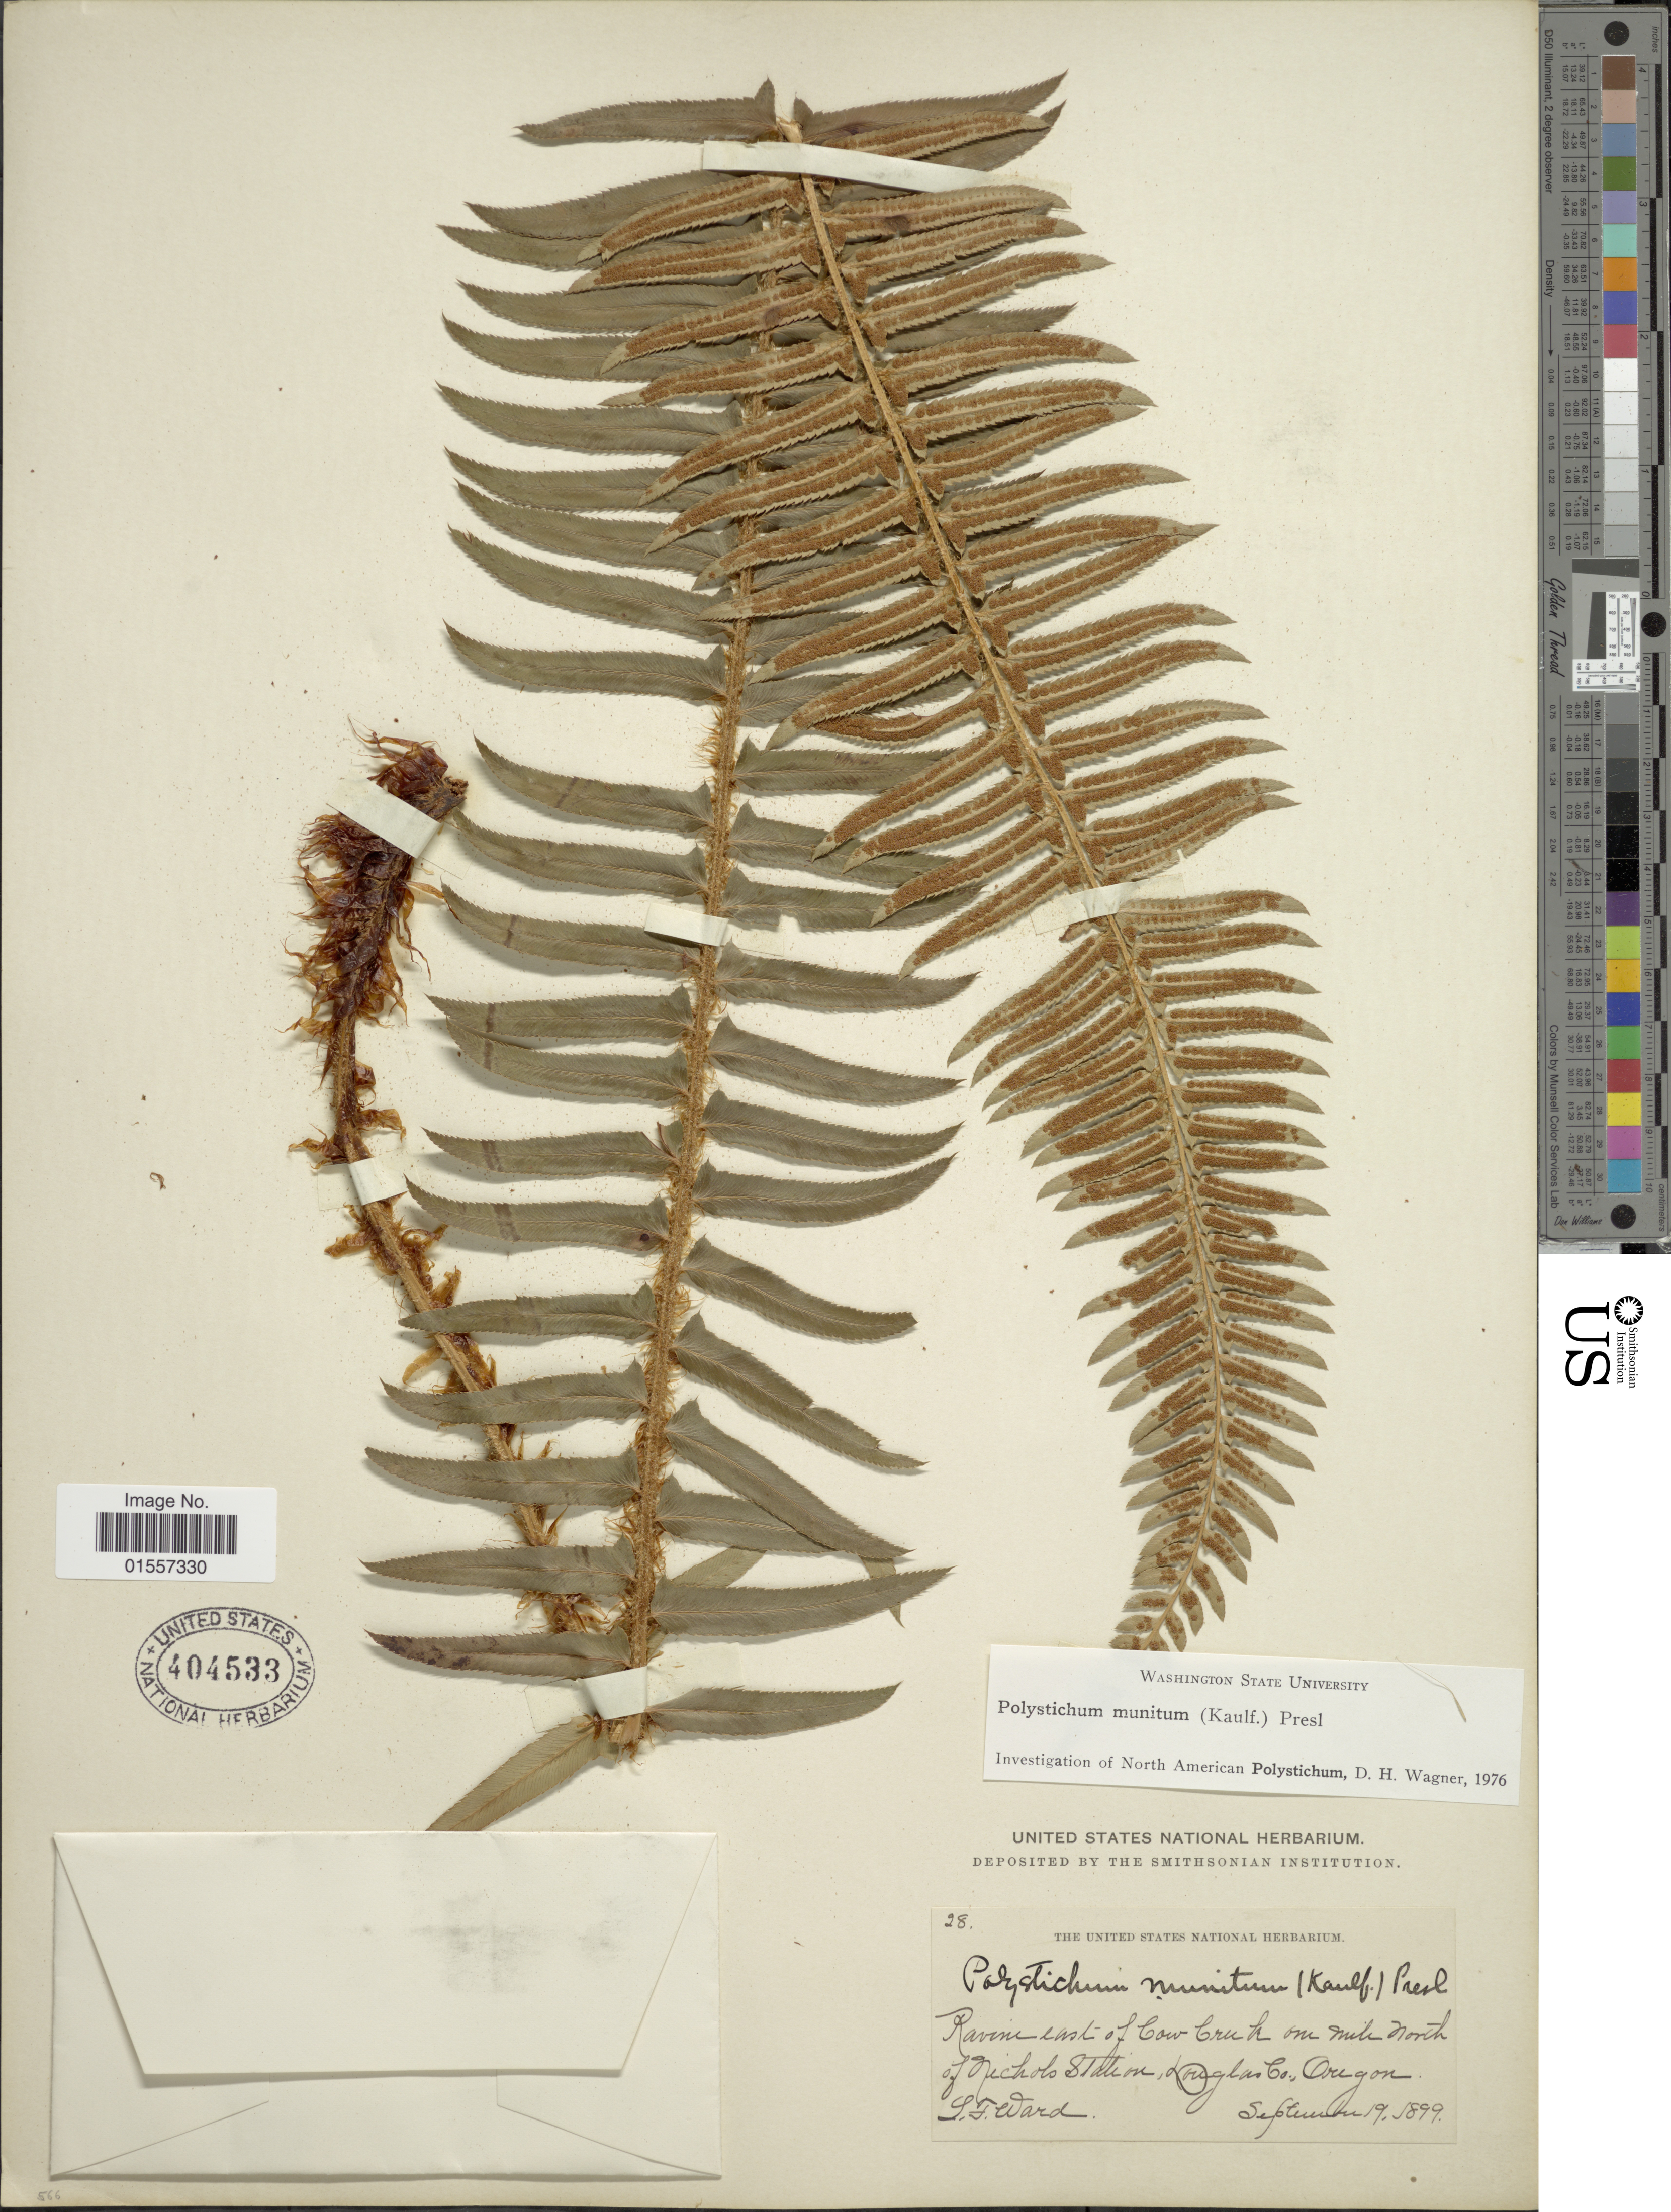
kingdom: Plantae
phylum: Tracheophyta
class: Polypodiopsida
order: Polypodiales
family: Dryopteridaceae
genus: Polystichum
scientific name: Polystichum munitum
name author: (Kaulf.) C. Presl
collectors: L. Ward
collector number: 28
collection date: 1899-09-19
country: United States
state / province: Oregon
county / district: Douglas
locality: Ravine east of Cow Creek on mile north of Nichols Station, Douglas Co., Oregon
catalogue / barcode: US 404533